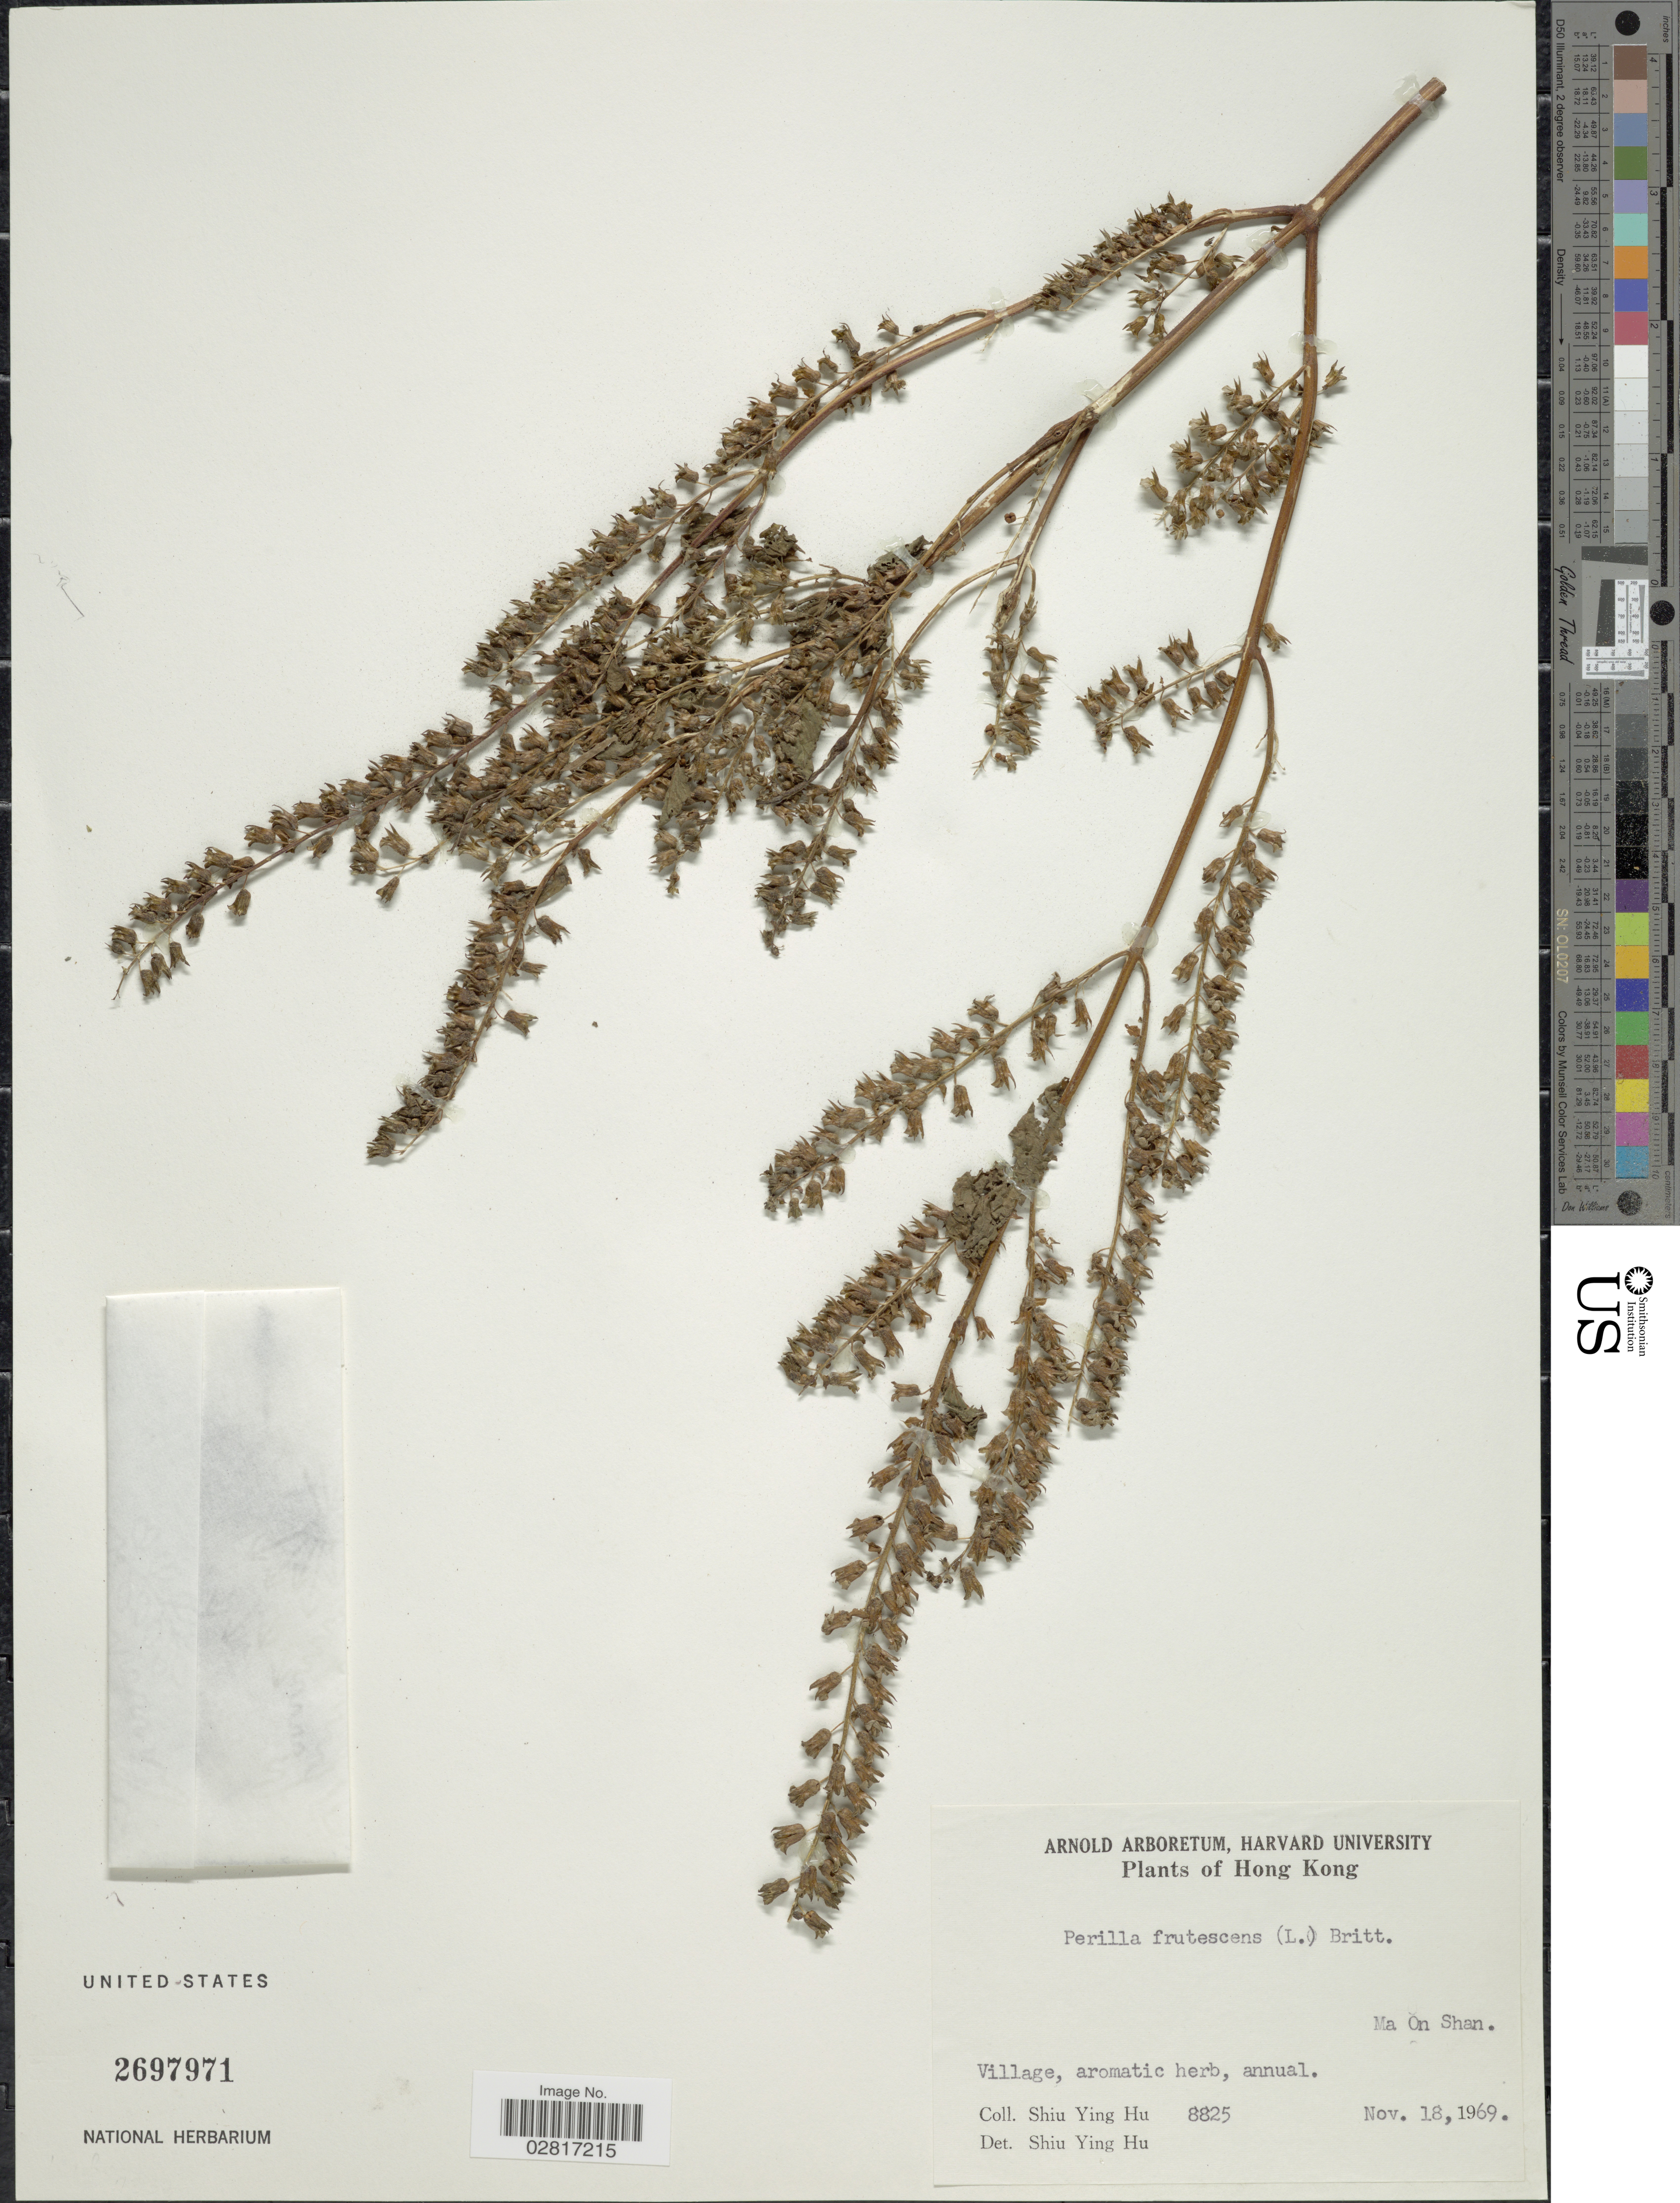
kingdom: Plantae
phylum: Tracheophyta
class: Magnoliopsida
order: Lamiales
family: Lamiaceae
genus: Perilla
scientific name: Perilla frutescens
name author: (L.) Britton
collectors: S. Y. Hu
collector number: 8825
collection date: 1969-11-18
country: China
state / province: Hong Kong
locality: Ma On Shan.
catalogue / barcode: US 2697971